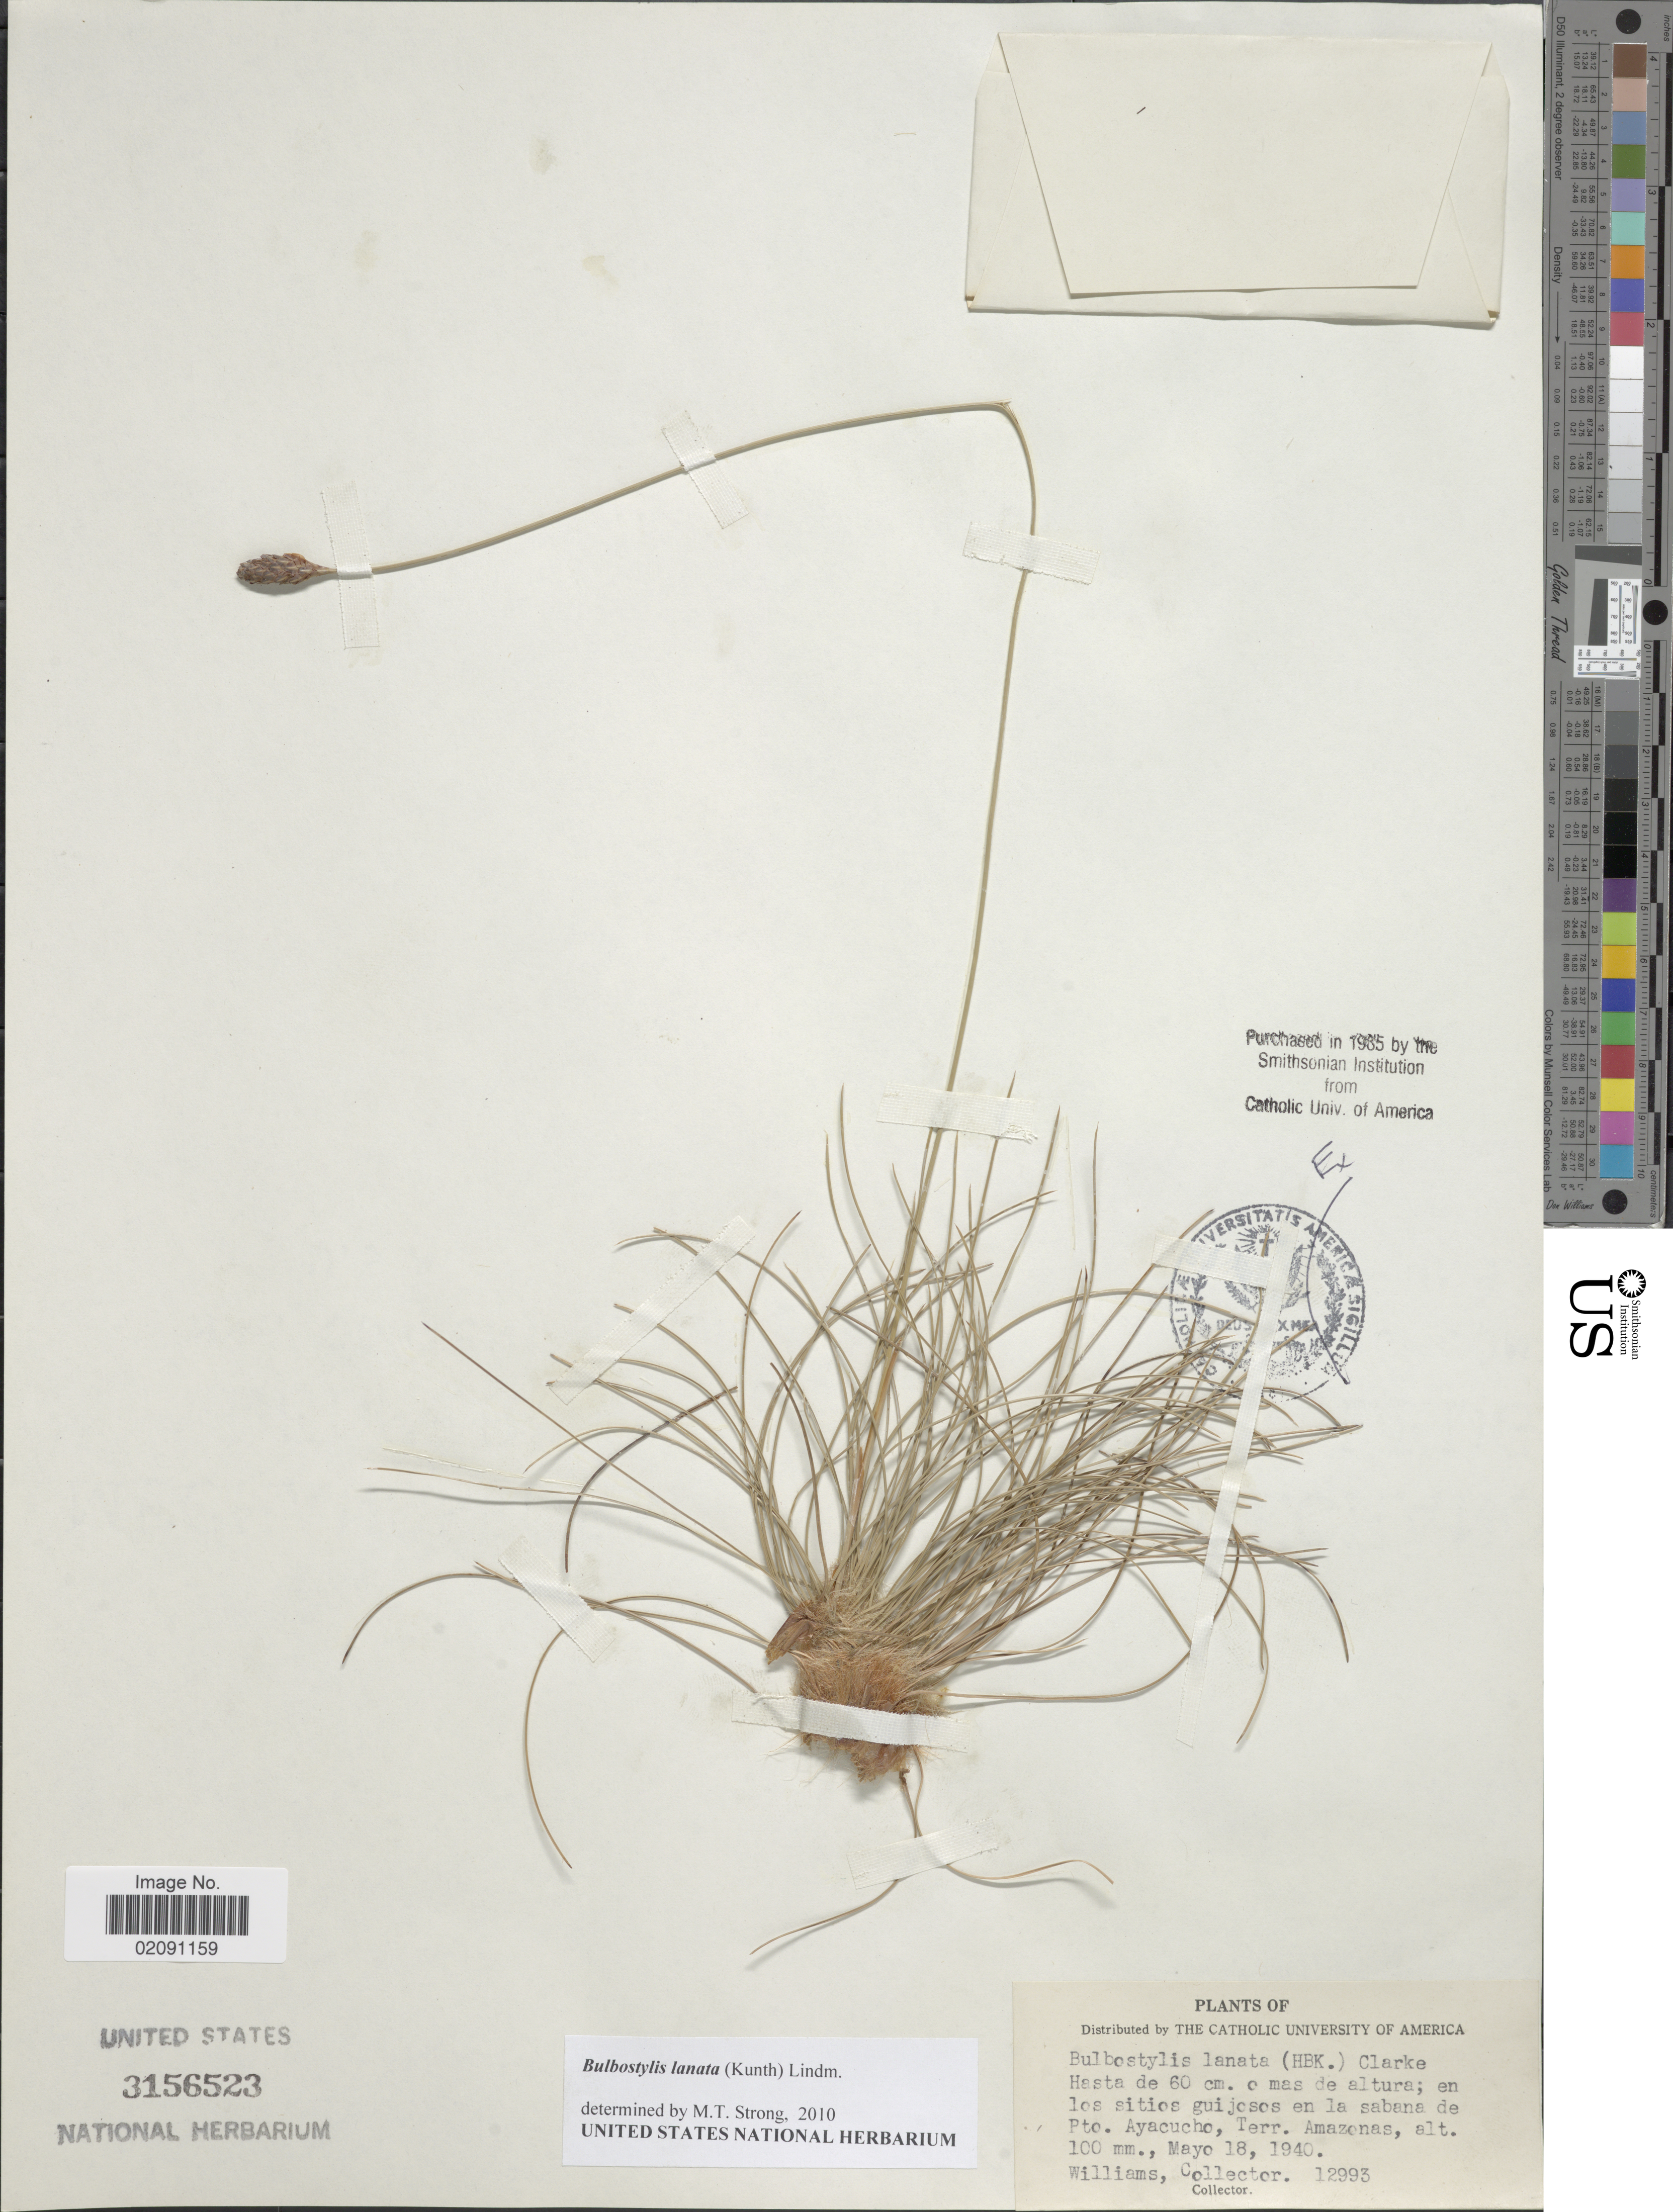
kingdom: Plantae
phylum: Tracheophyta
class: Liliopsida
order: Poales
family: Cyperaceae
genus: Bulbostylis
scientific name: Bulbostylis lanata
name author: (Kunth) Lindm.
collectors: -- Williams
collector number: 12993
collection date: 1940-05-18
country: Peru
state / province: Amazonas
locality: En la sabana de Pto. Ayacucho, Terr. Amazonas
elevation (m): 100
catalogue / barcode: US 3156523